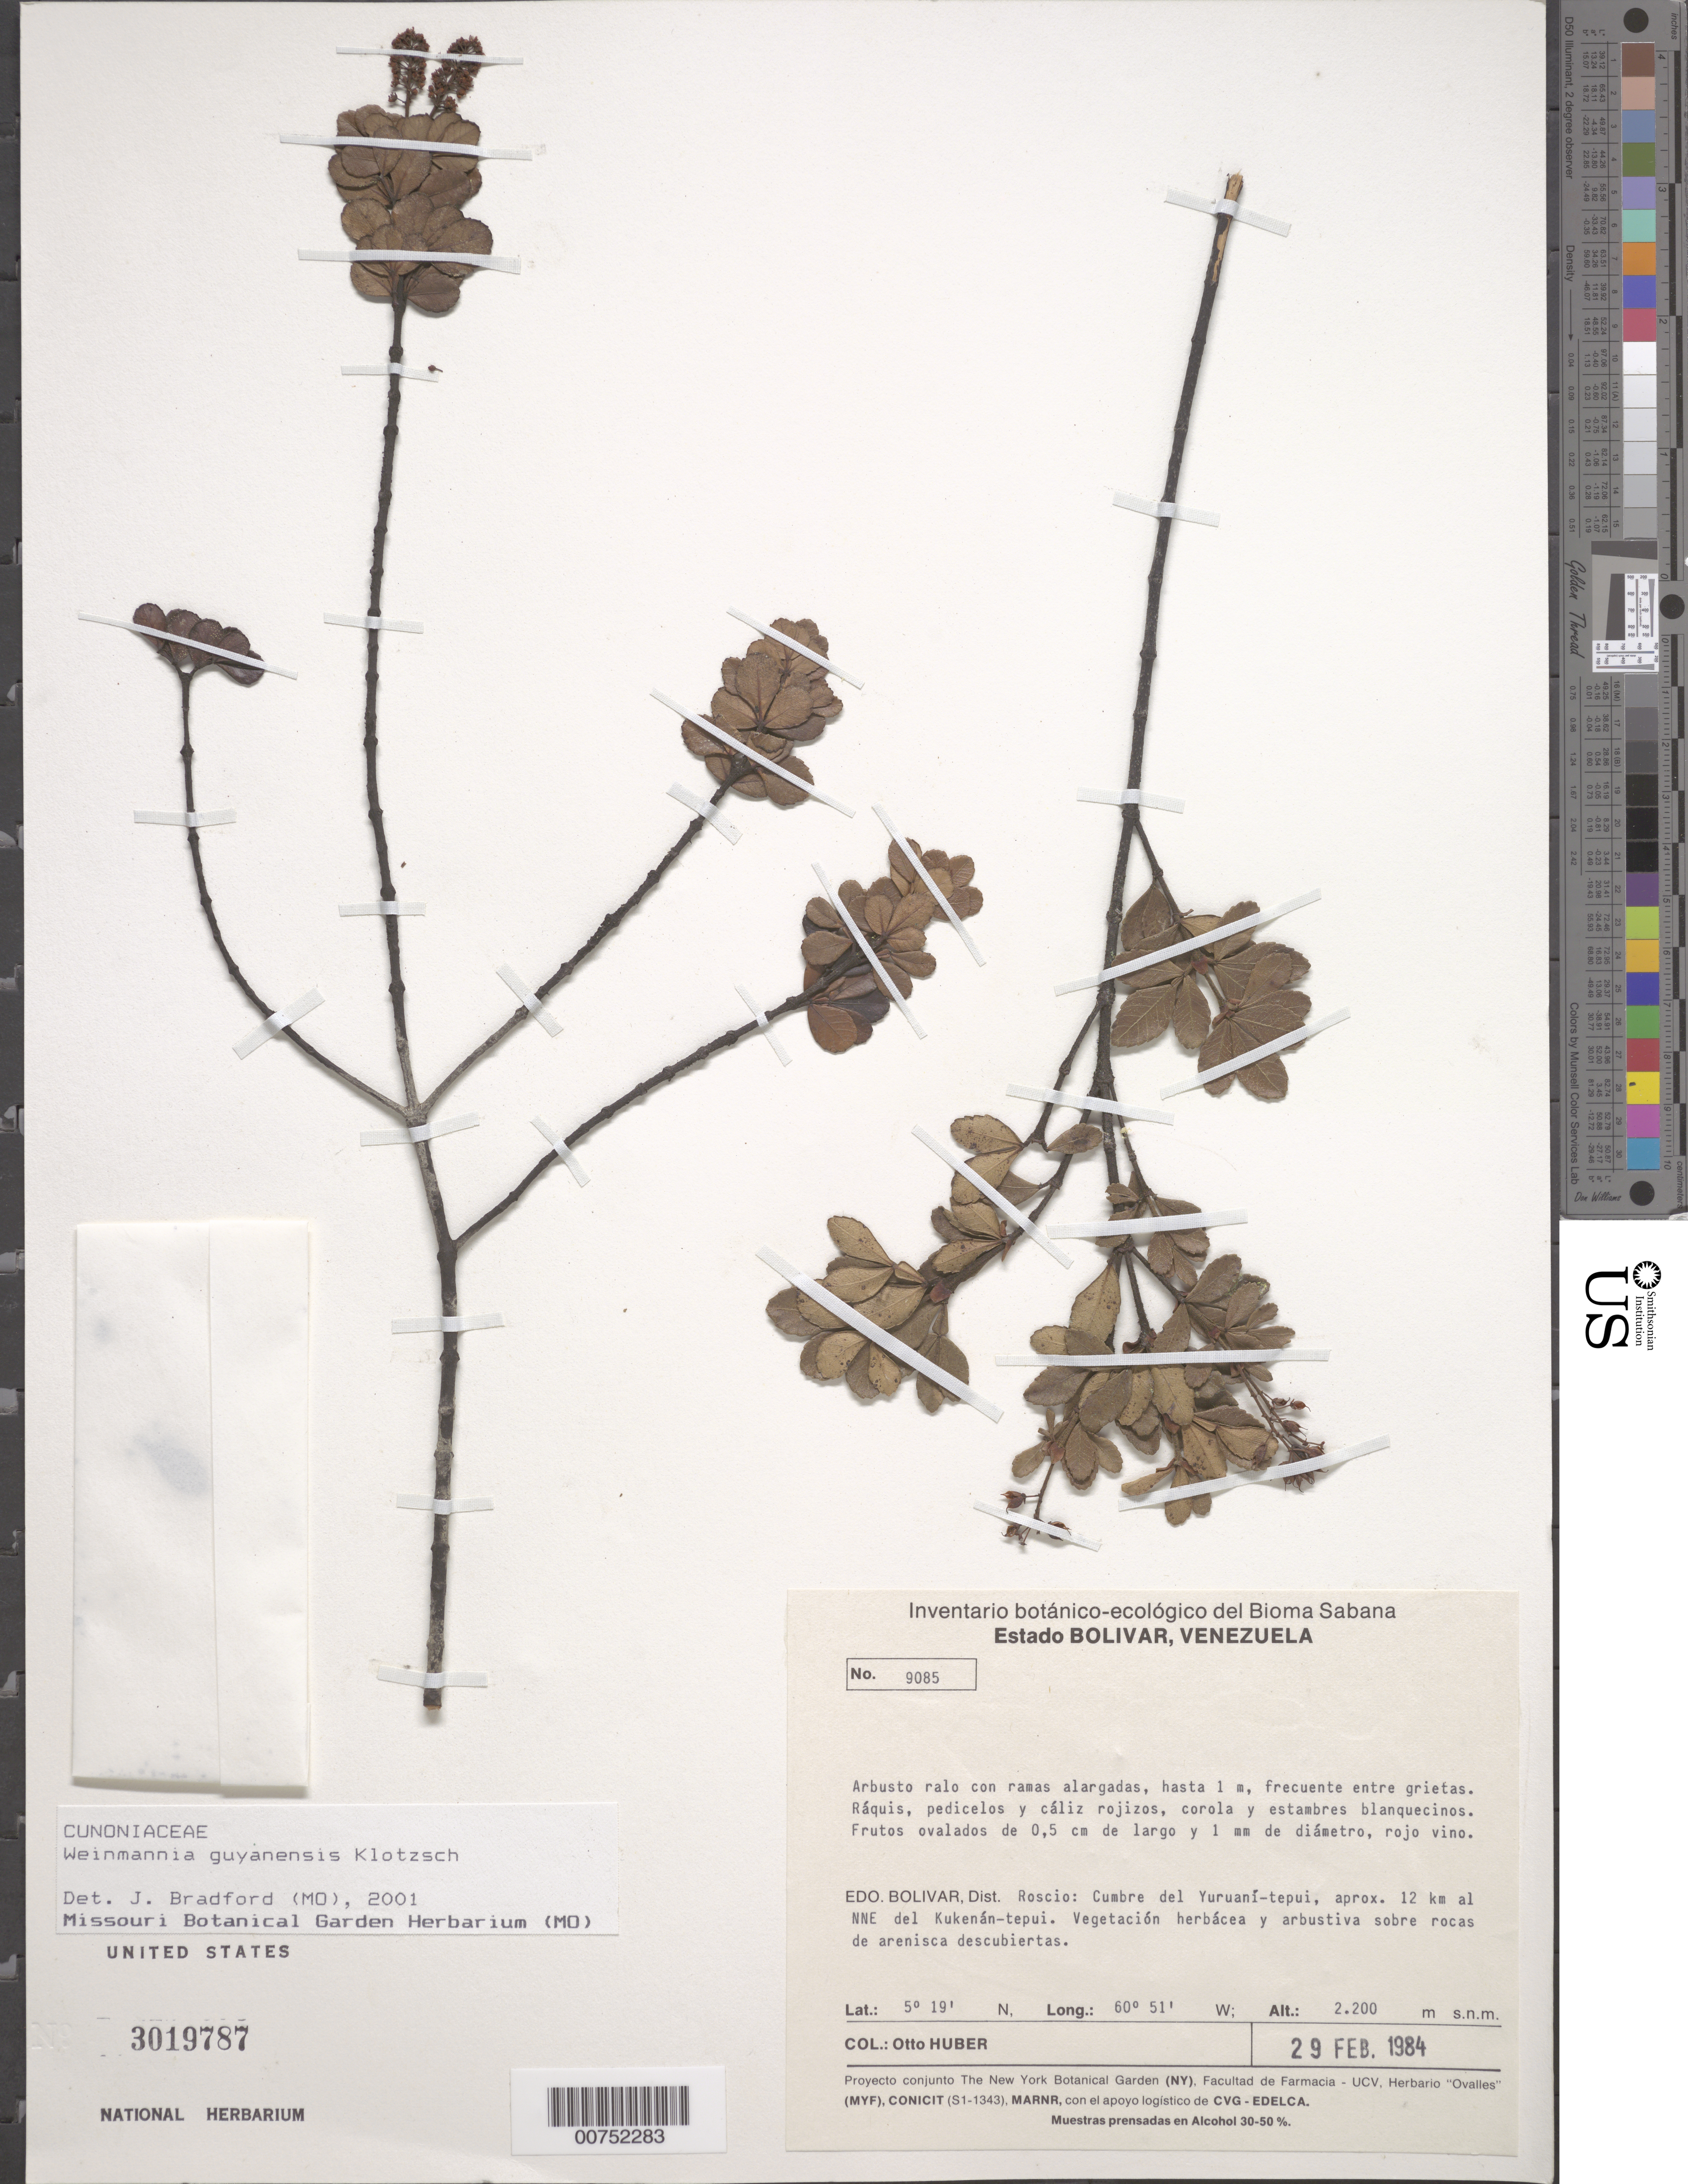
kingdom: Plantae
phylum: Tracheophyta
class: Magnoliopsida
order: Oxalidales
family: Cunoniaceae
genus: Weinmannia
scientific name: Weinmannia guyanensis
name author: Klotzsch ex Engl.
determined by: Bradford, J. C.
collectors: O. Huber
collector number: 9085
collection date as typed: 29-Feb-84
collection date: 1984-02-29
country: Venezuela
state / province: Bolívar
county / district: Roscio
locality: Yuraní-tepuí, cumbre, 12 km NNE del Kukenán-tepuí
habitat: Entre grietas. Vegetación herbacea y arbustiva sobre rocas de arenisca descubiertas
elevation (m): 2200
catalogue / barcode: US 3019787